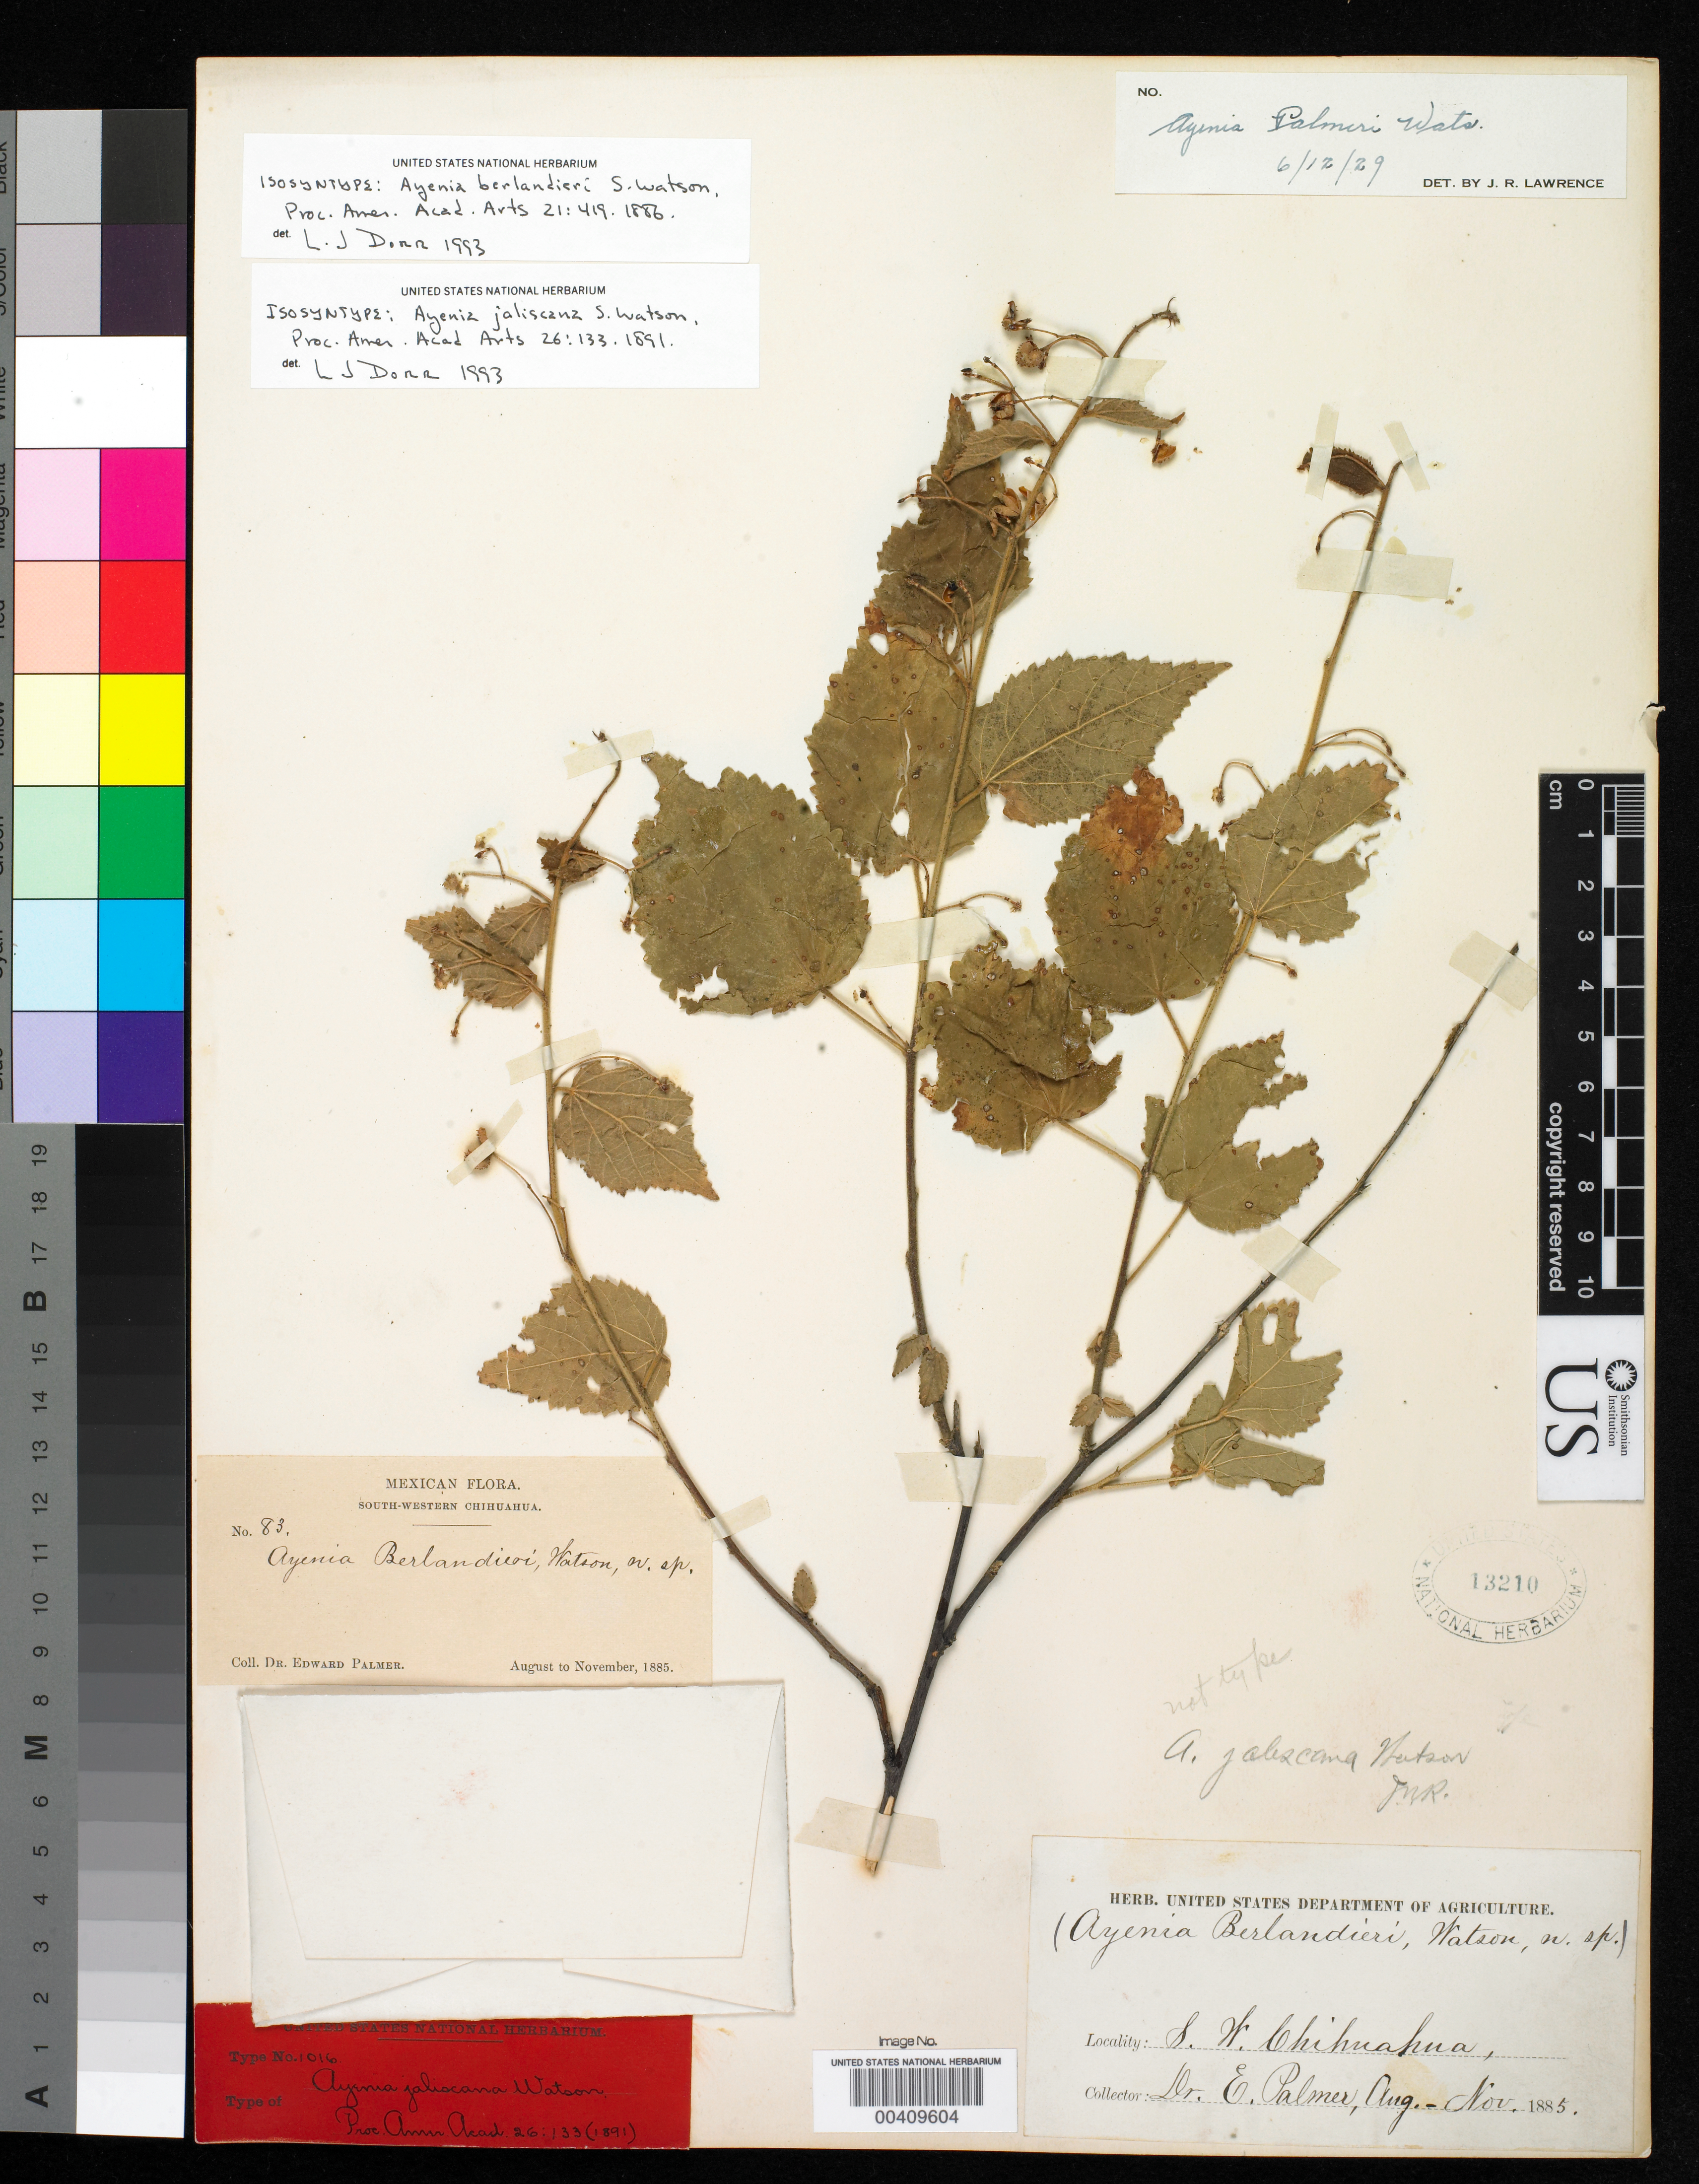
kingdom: Plantae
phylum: Tracheophyta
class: Magnoliopsida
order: Malvales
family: Malvaceae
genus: Ayenia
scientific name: Ayenia jaliscana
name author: S. Watson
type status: Isosyntype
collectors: E. Palmer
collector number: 83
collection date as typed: Nov 1885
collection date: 1885-11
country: Mexico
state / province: Chihuahua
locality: SW Chihuahua.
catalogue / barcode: US 13210